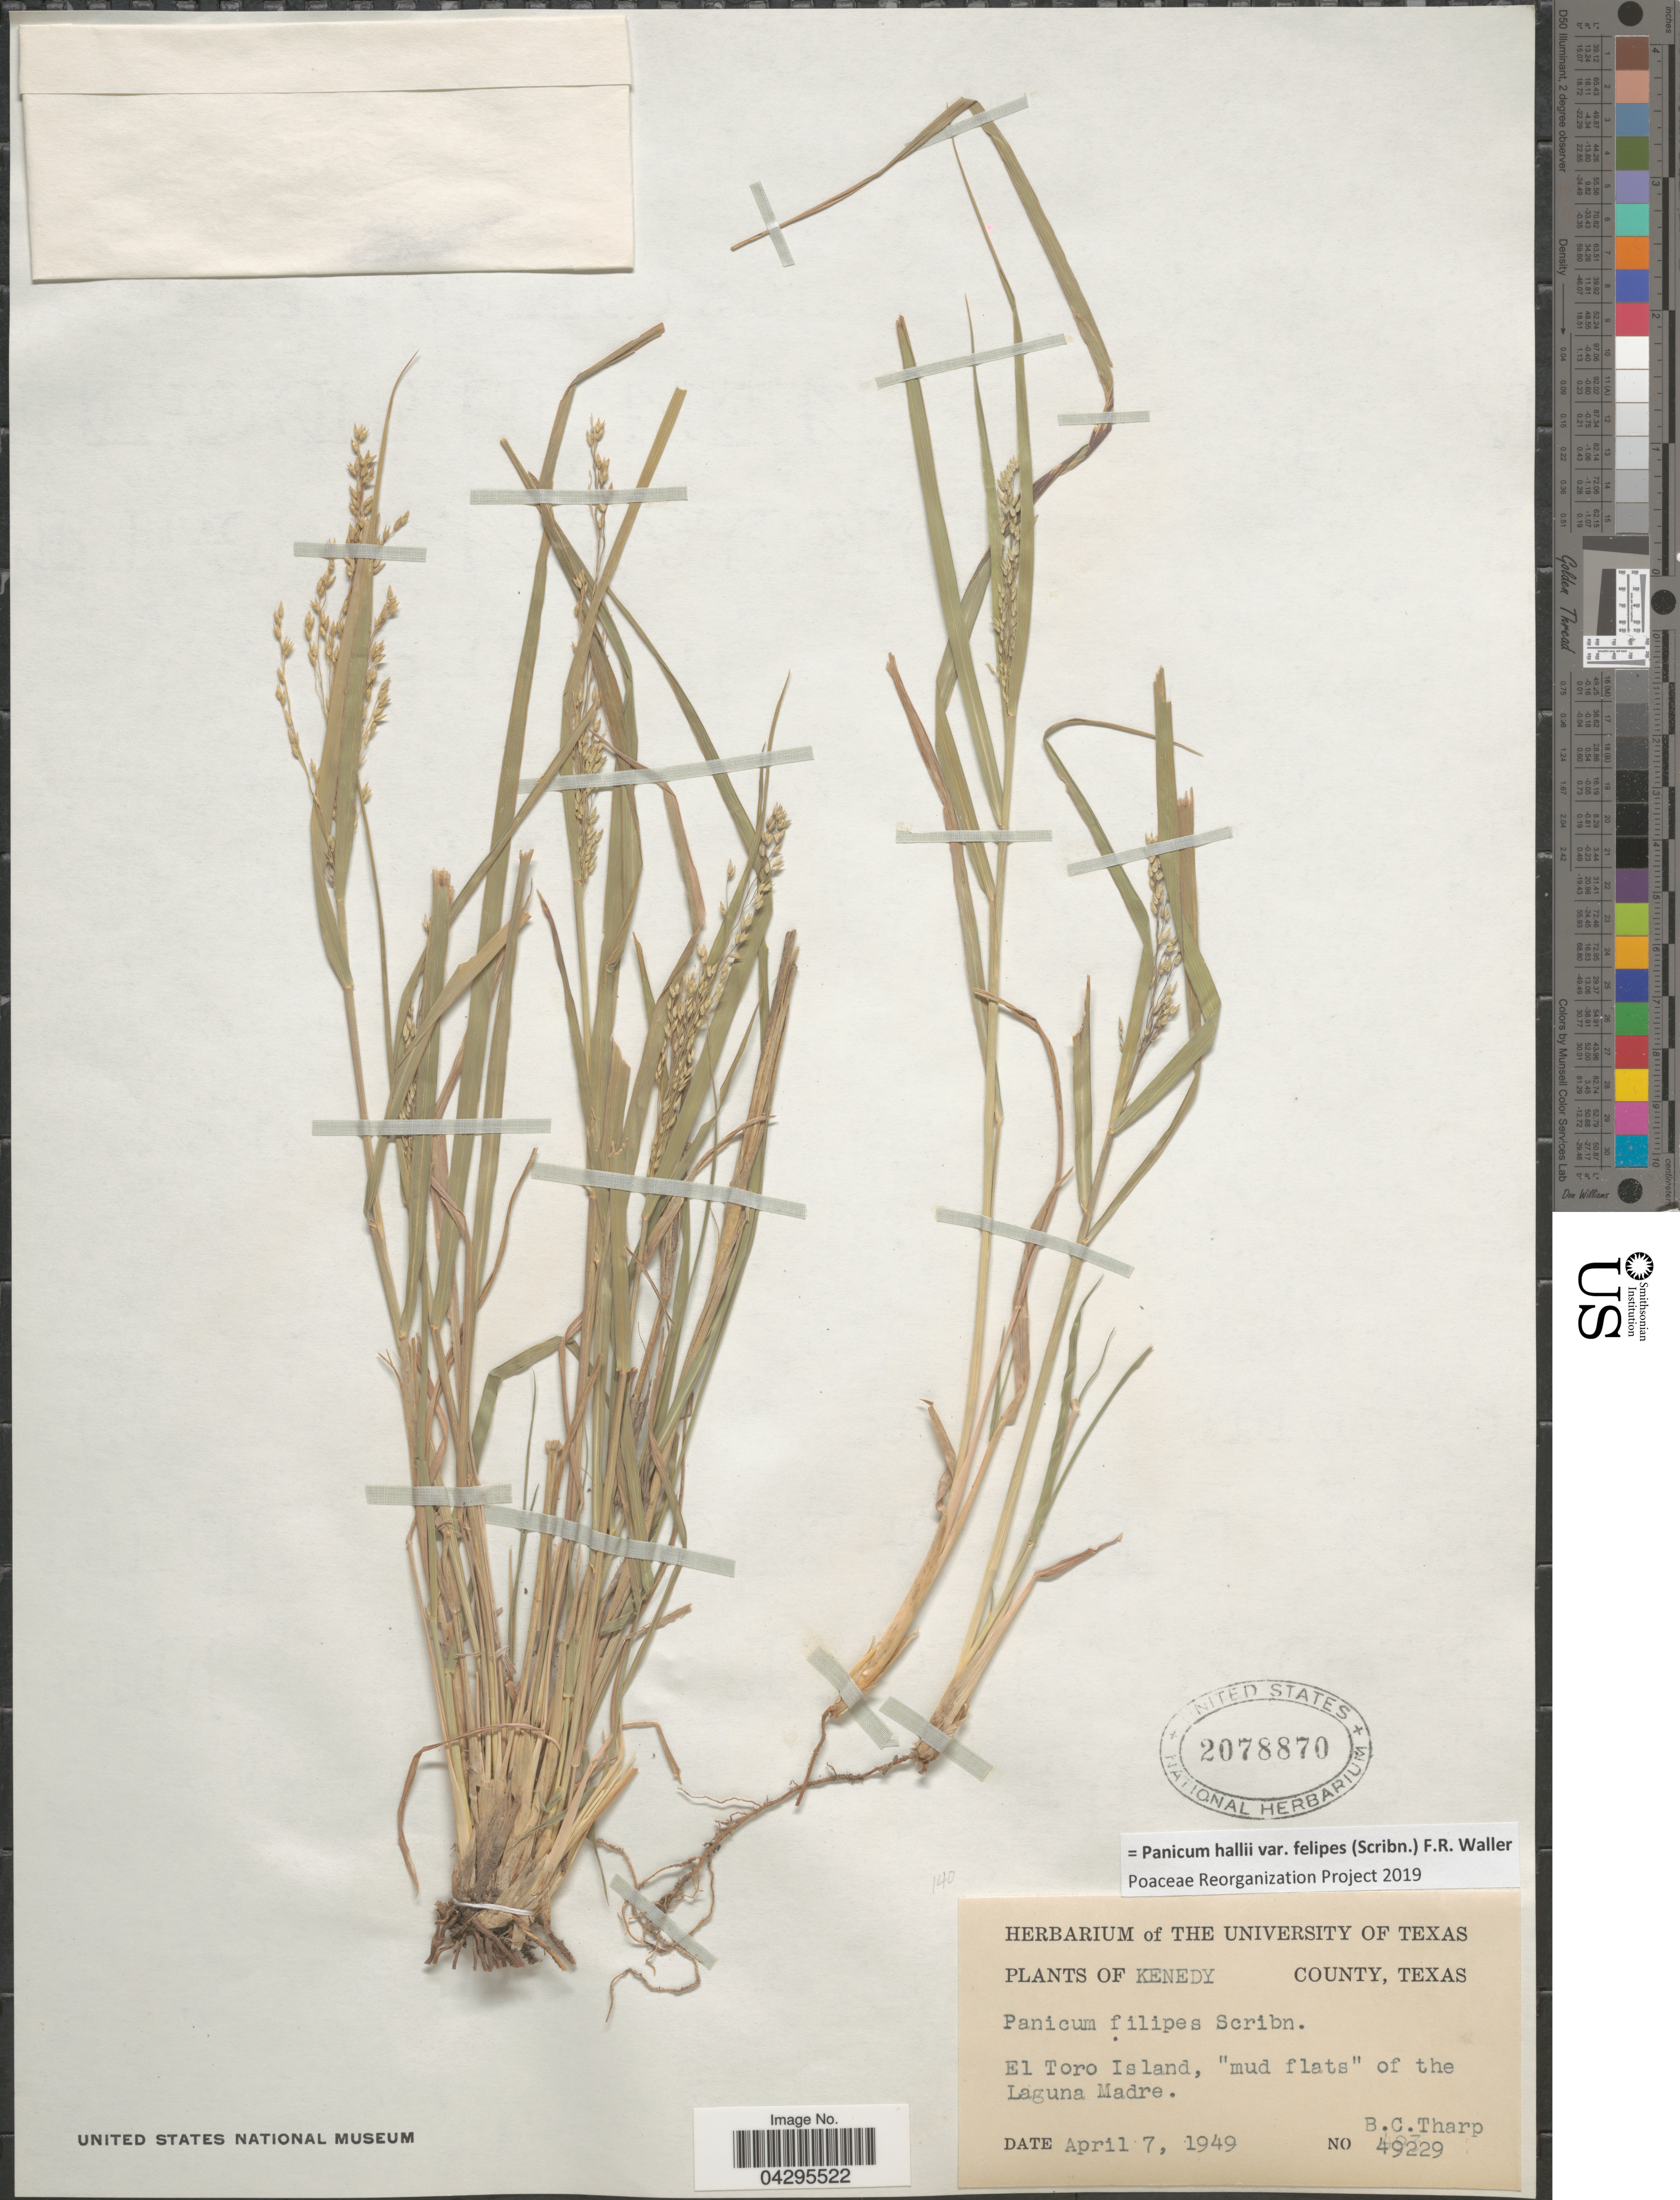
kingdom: Plantae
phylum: Tracheophyta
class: Liliopsida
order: Poales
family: Poaceae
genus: Panicum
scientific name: Panicum hallii var. felipes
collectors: B. C. Tharp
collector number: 49229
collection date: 1949-04-07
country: United States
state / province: Texas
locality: Kenedy County. El Toro Island, "mud flats" of the Laguna Madre.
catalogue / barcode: US 2078870